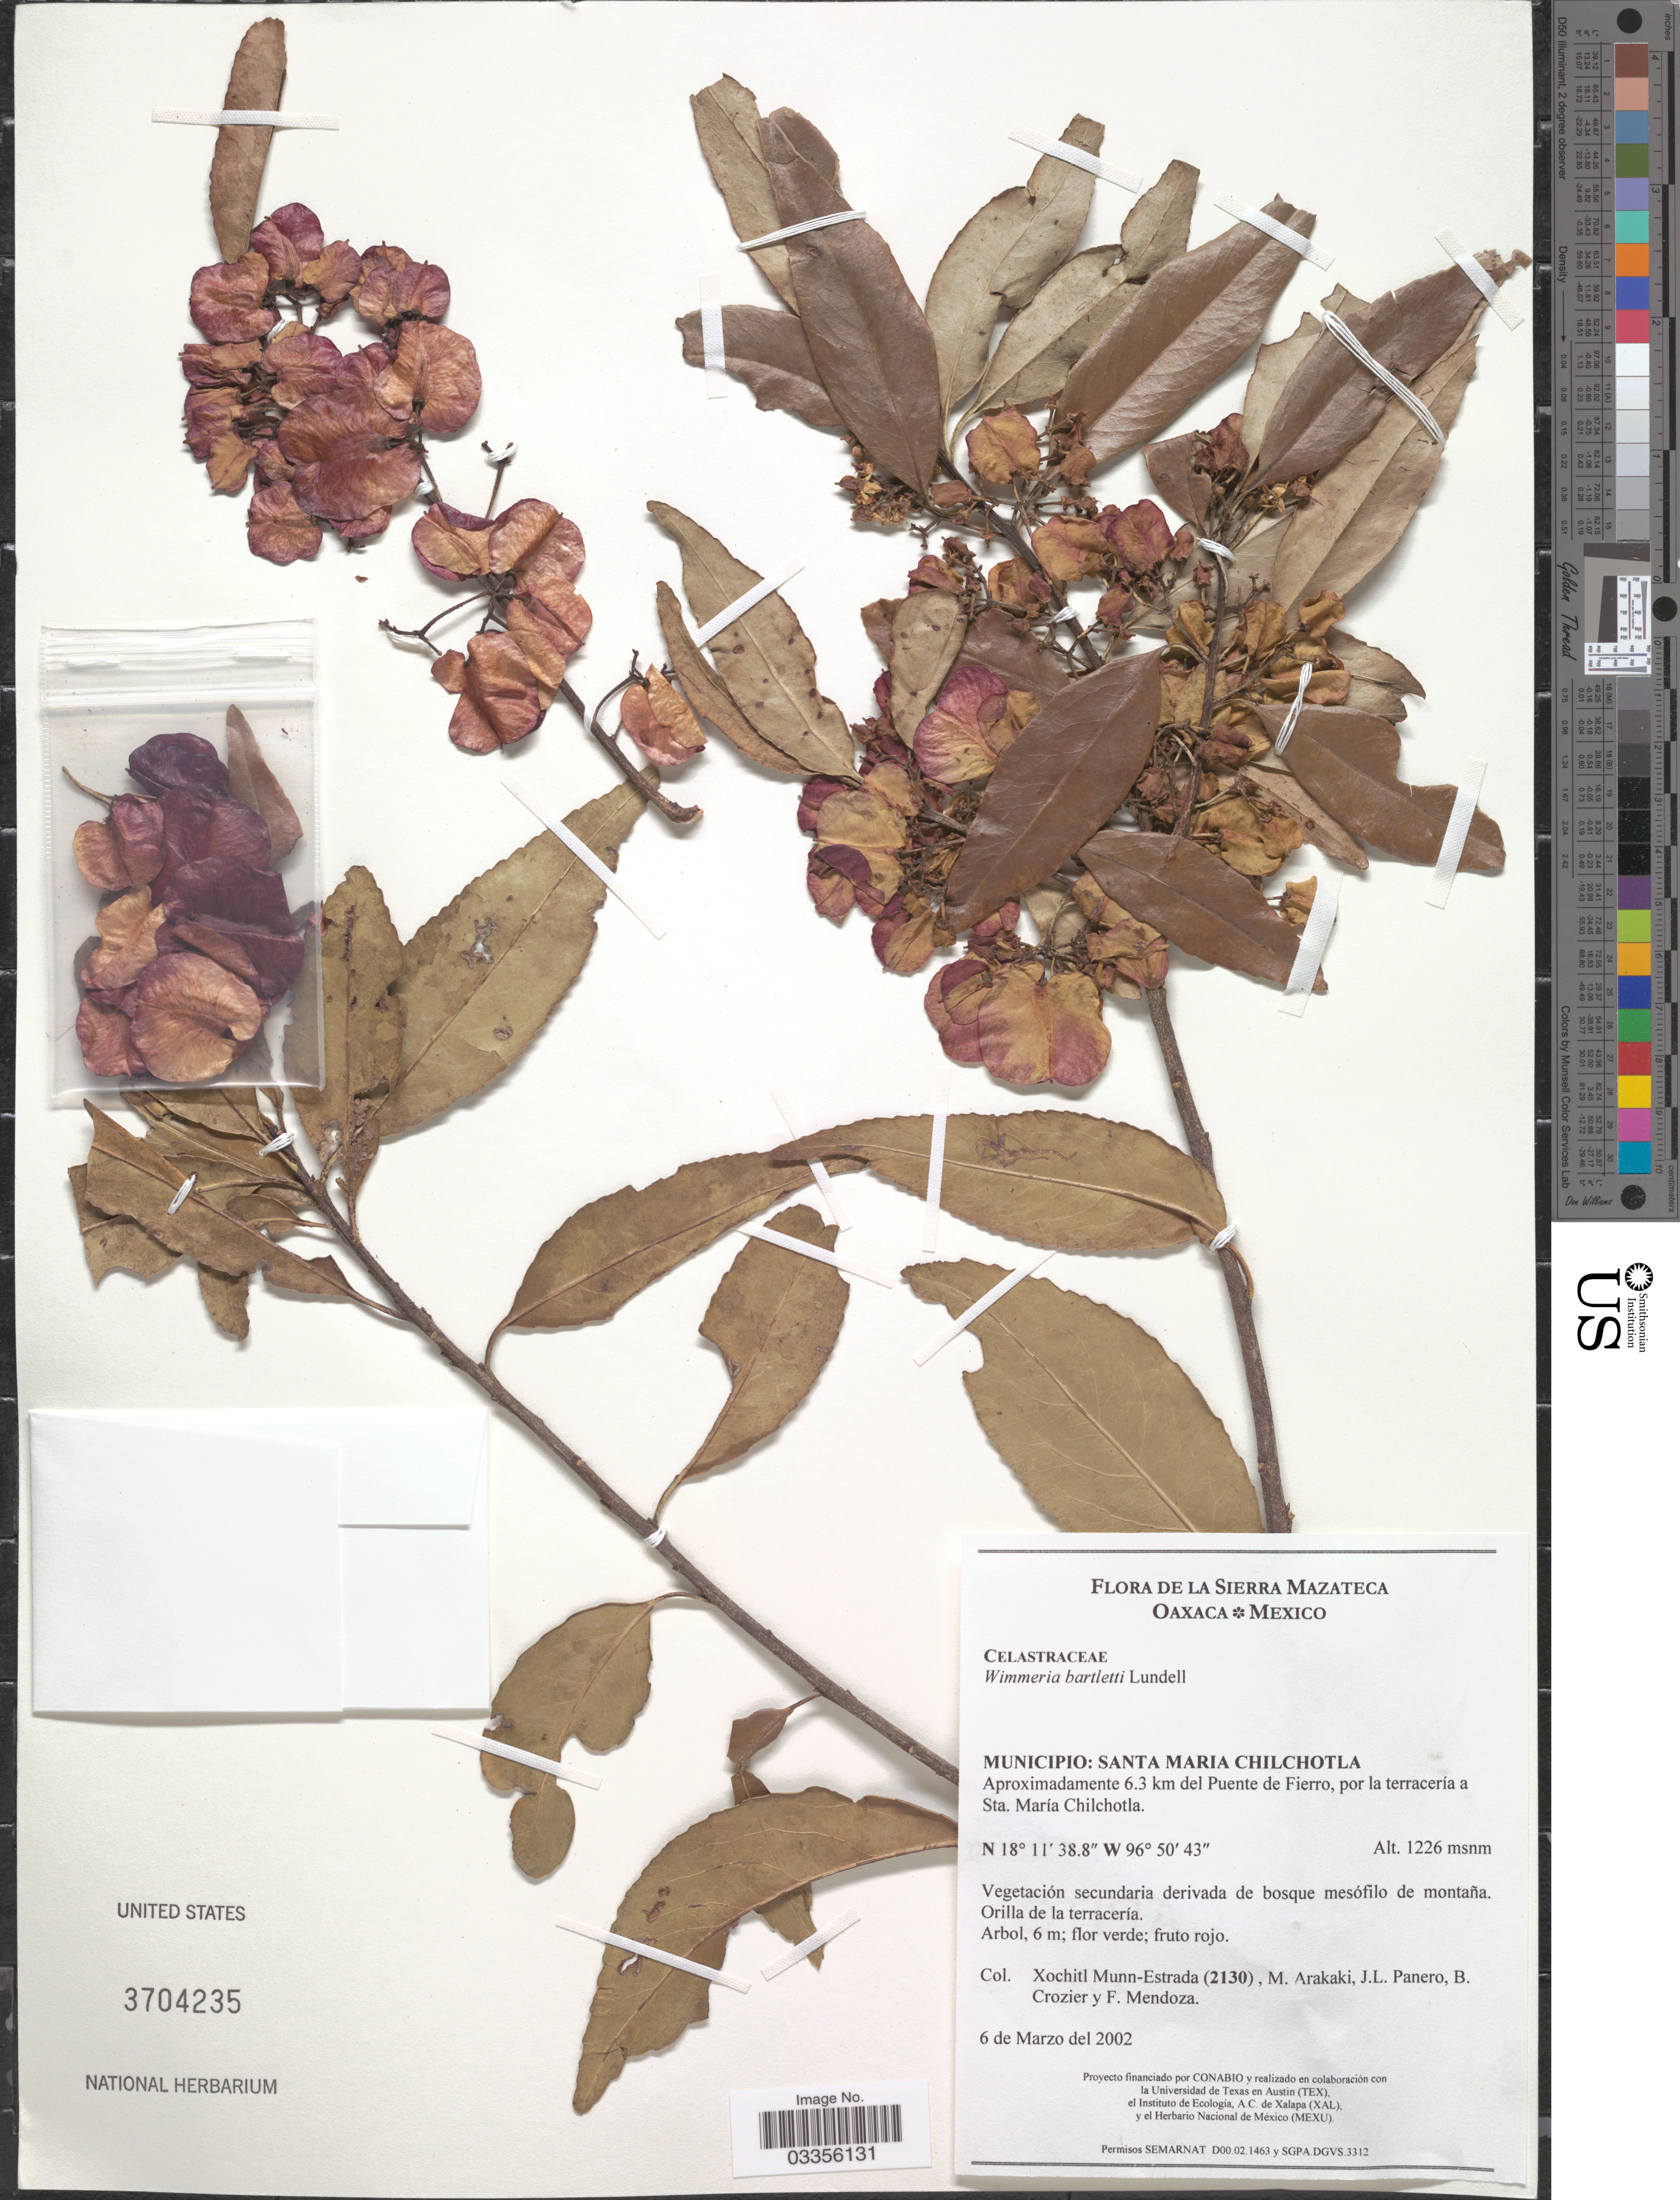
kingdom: Plantae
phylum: Tracheophyta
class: Magnoliopsida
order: Celastrales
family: Celastraceae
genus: Wimmeria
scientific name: Wimmeria bartlettii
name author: Lundell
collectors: X. Munn-Estrada, M. Arakaki, J. L. Panero, B. Crozier & F. Mendoza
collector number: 2130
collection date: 2002-03-06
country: Mexico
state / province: Oaxaca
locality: La Sierra Mazateca. Municipio: Santa Maria Chilchotla. Aproximadamente 6.3 km del Puente de Fierro, por la terracería a Sta. María Chilchotla.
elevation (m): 1226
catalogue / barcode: US 3704235